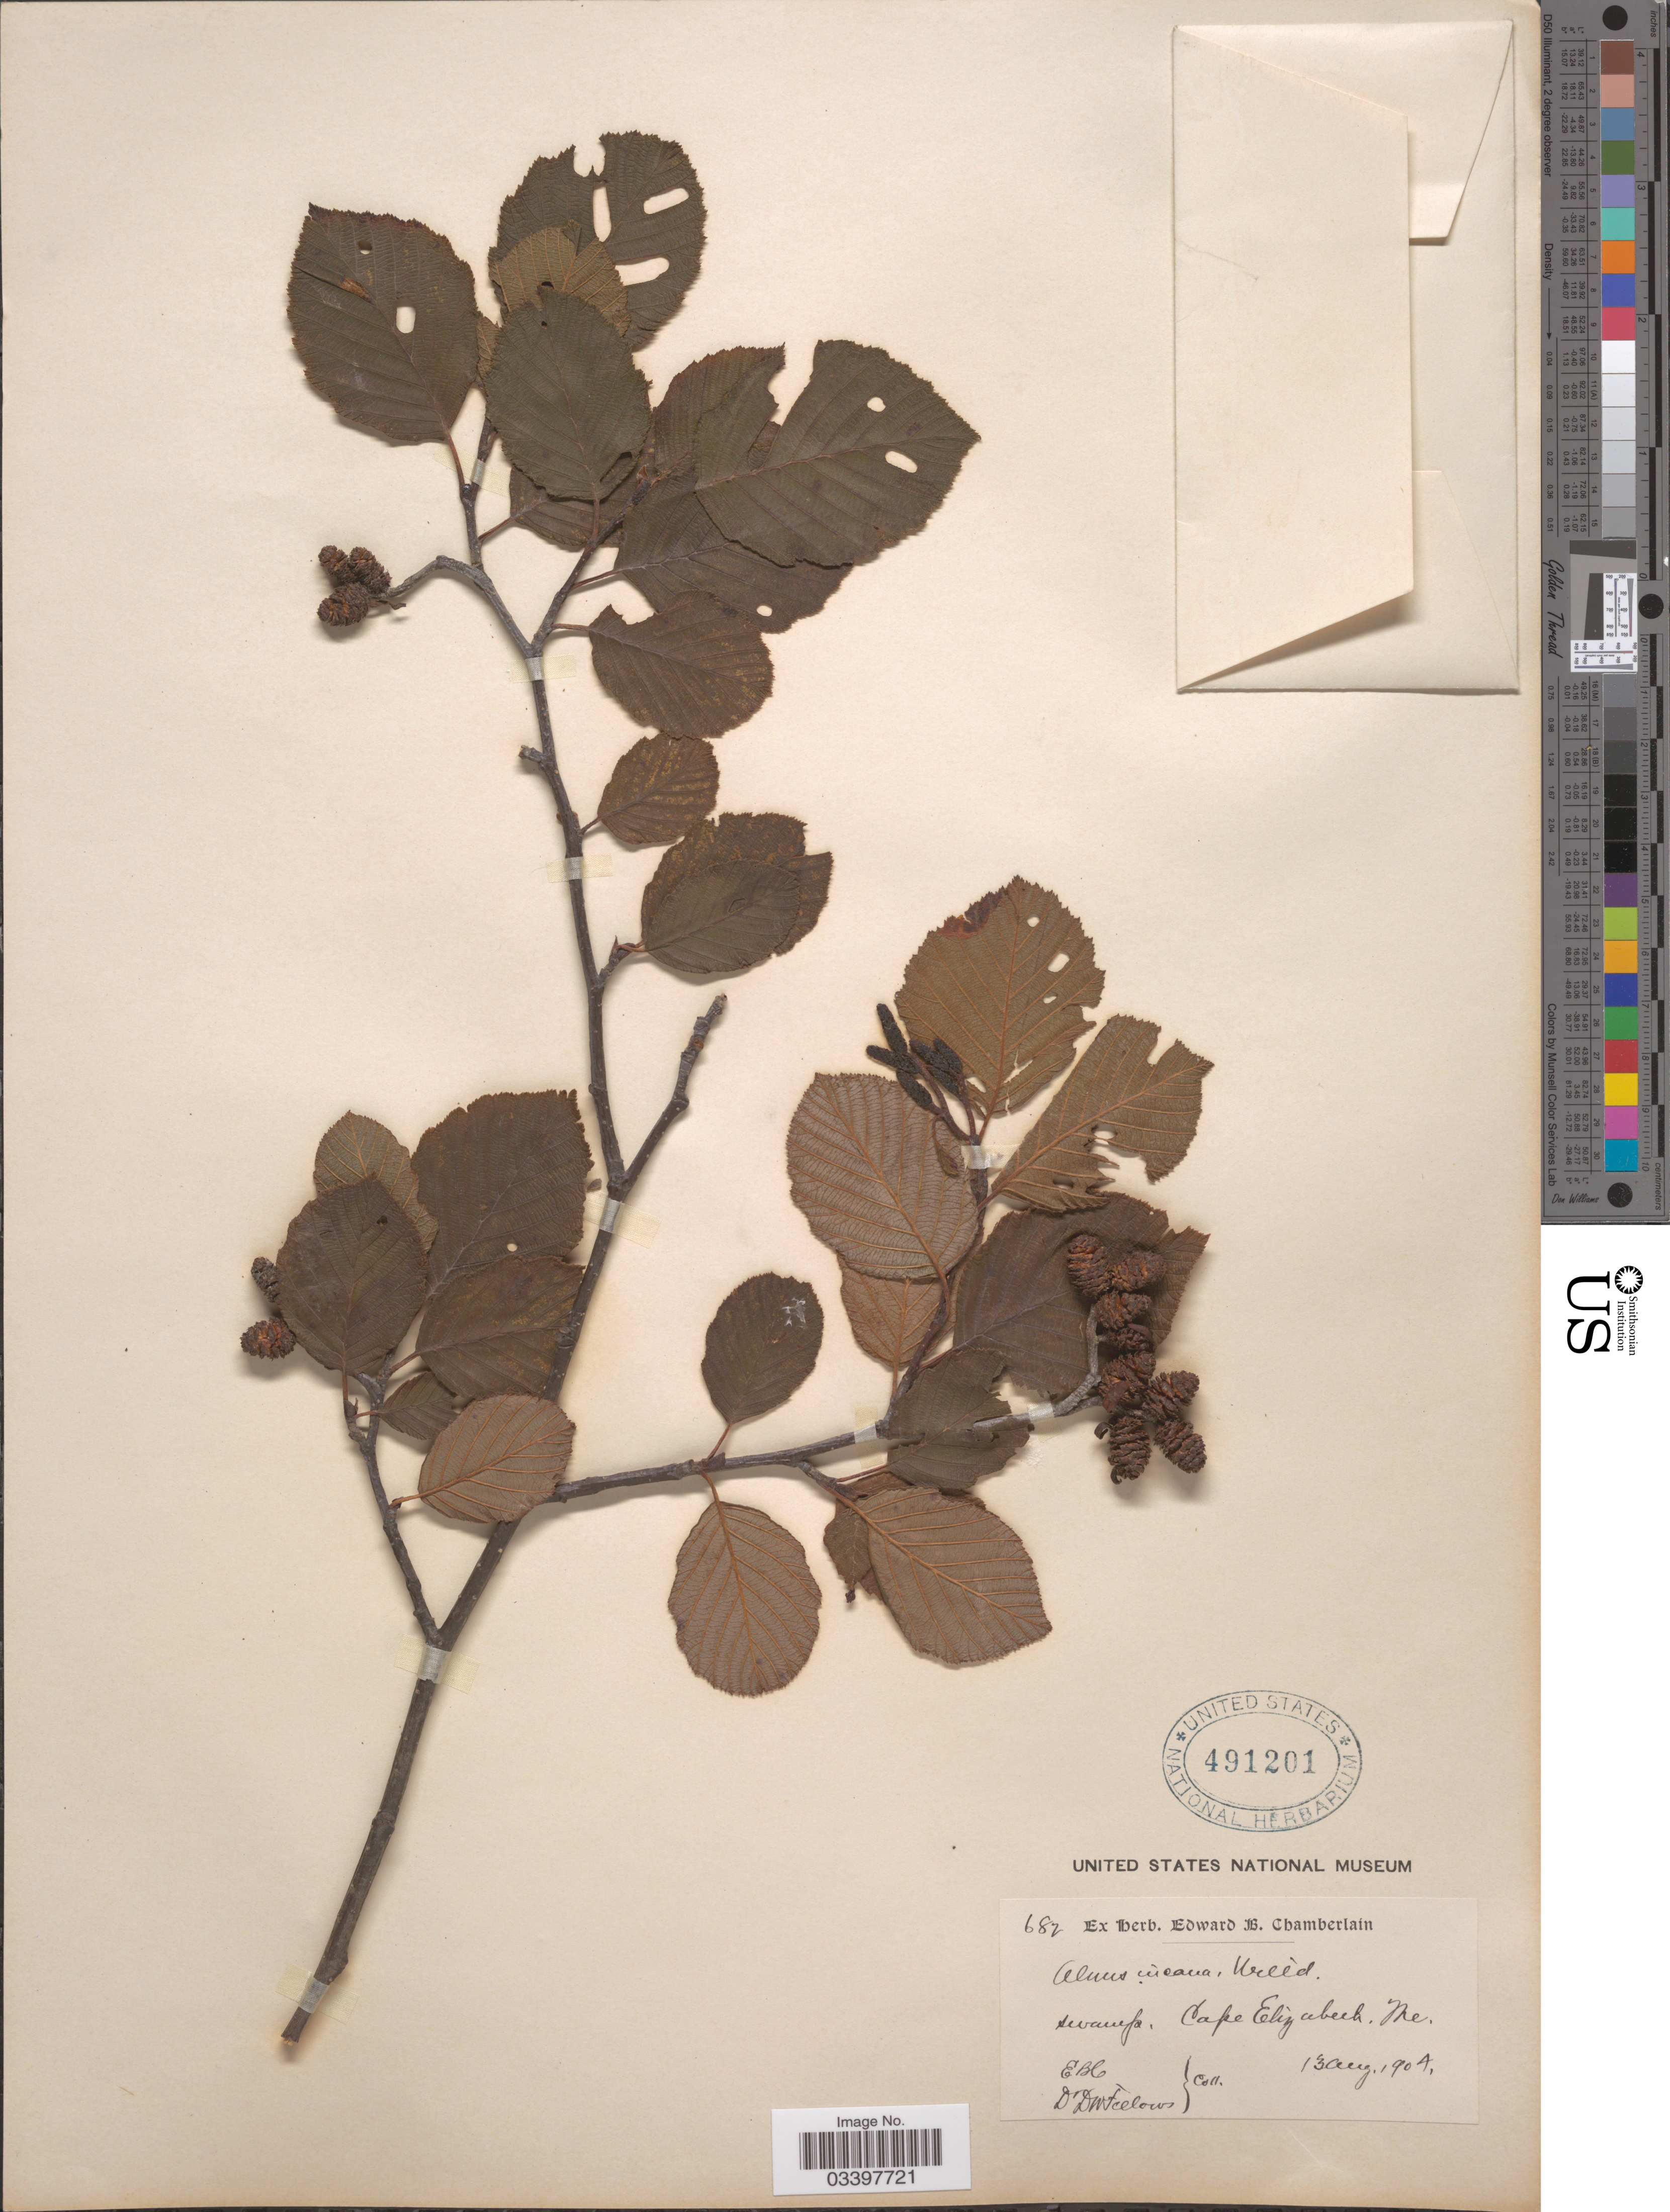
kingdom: Plantae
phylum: Tracheophyta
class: Magnoliopsida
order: Fagales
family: Betulaceae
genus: Alnus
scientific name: Alnus incana subsp. rugosa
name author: (Du Roi) R.T. Clausen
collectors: E. Chamberlain & D. W. Fellows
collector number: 682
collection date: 1904-08-13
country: United States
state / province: Maine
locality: Swamp, Cape Elizabeth.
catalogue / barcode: US 491201